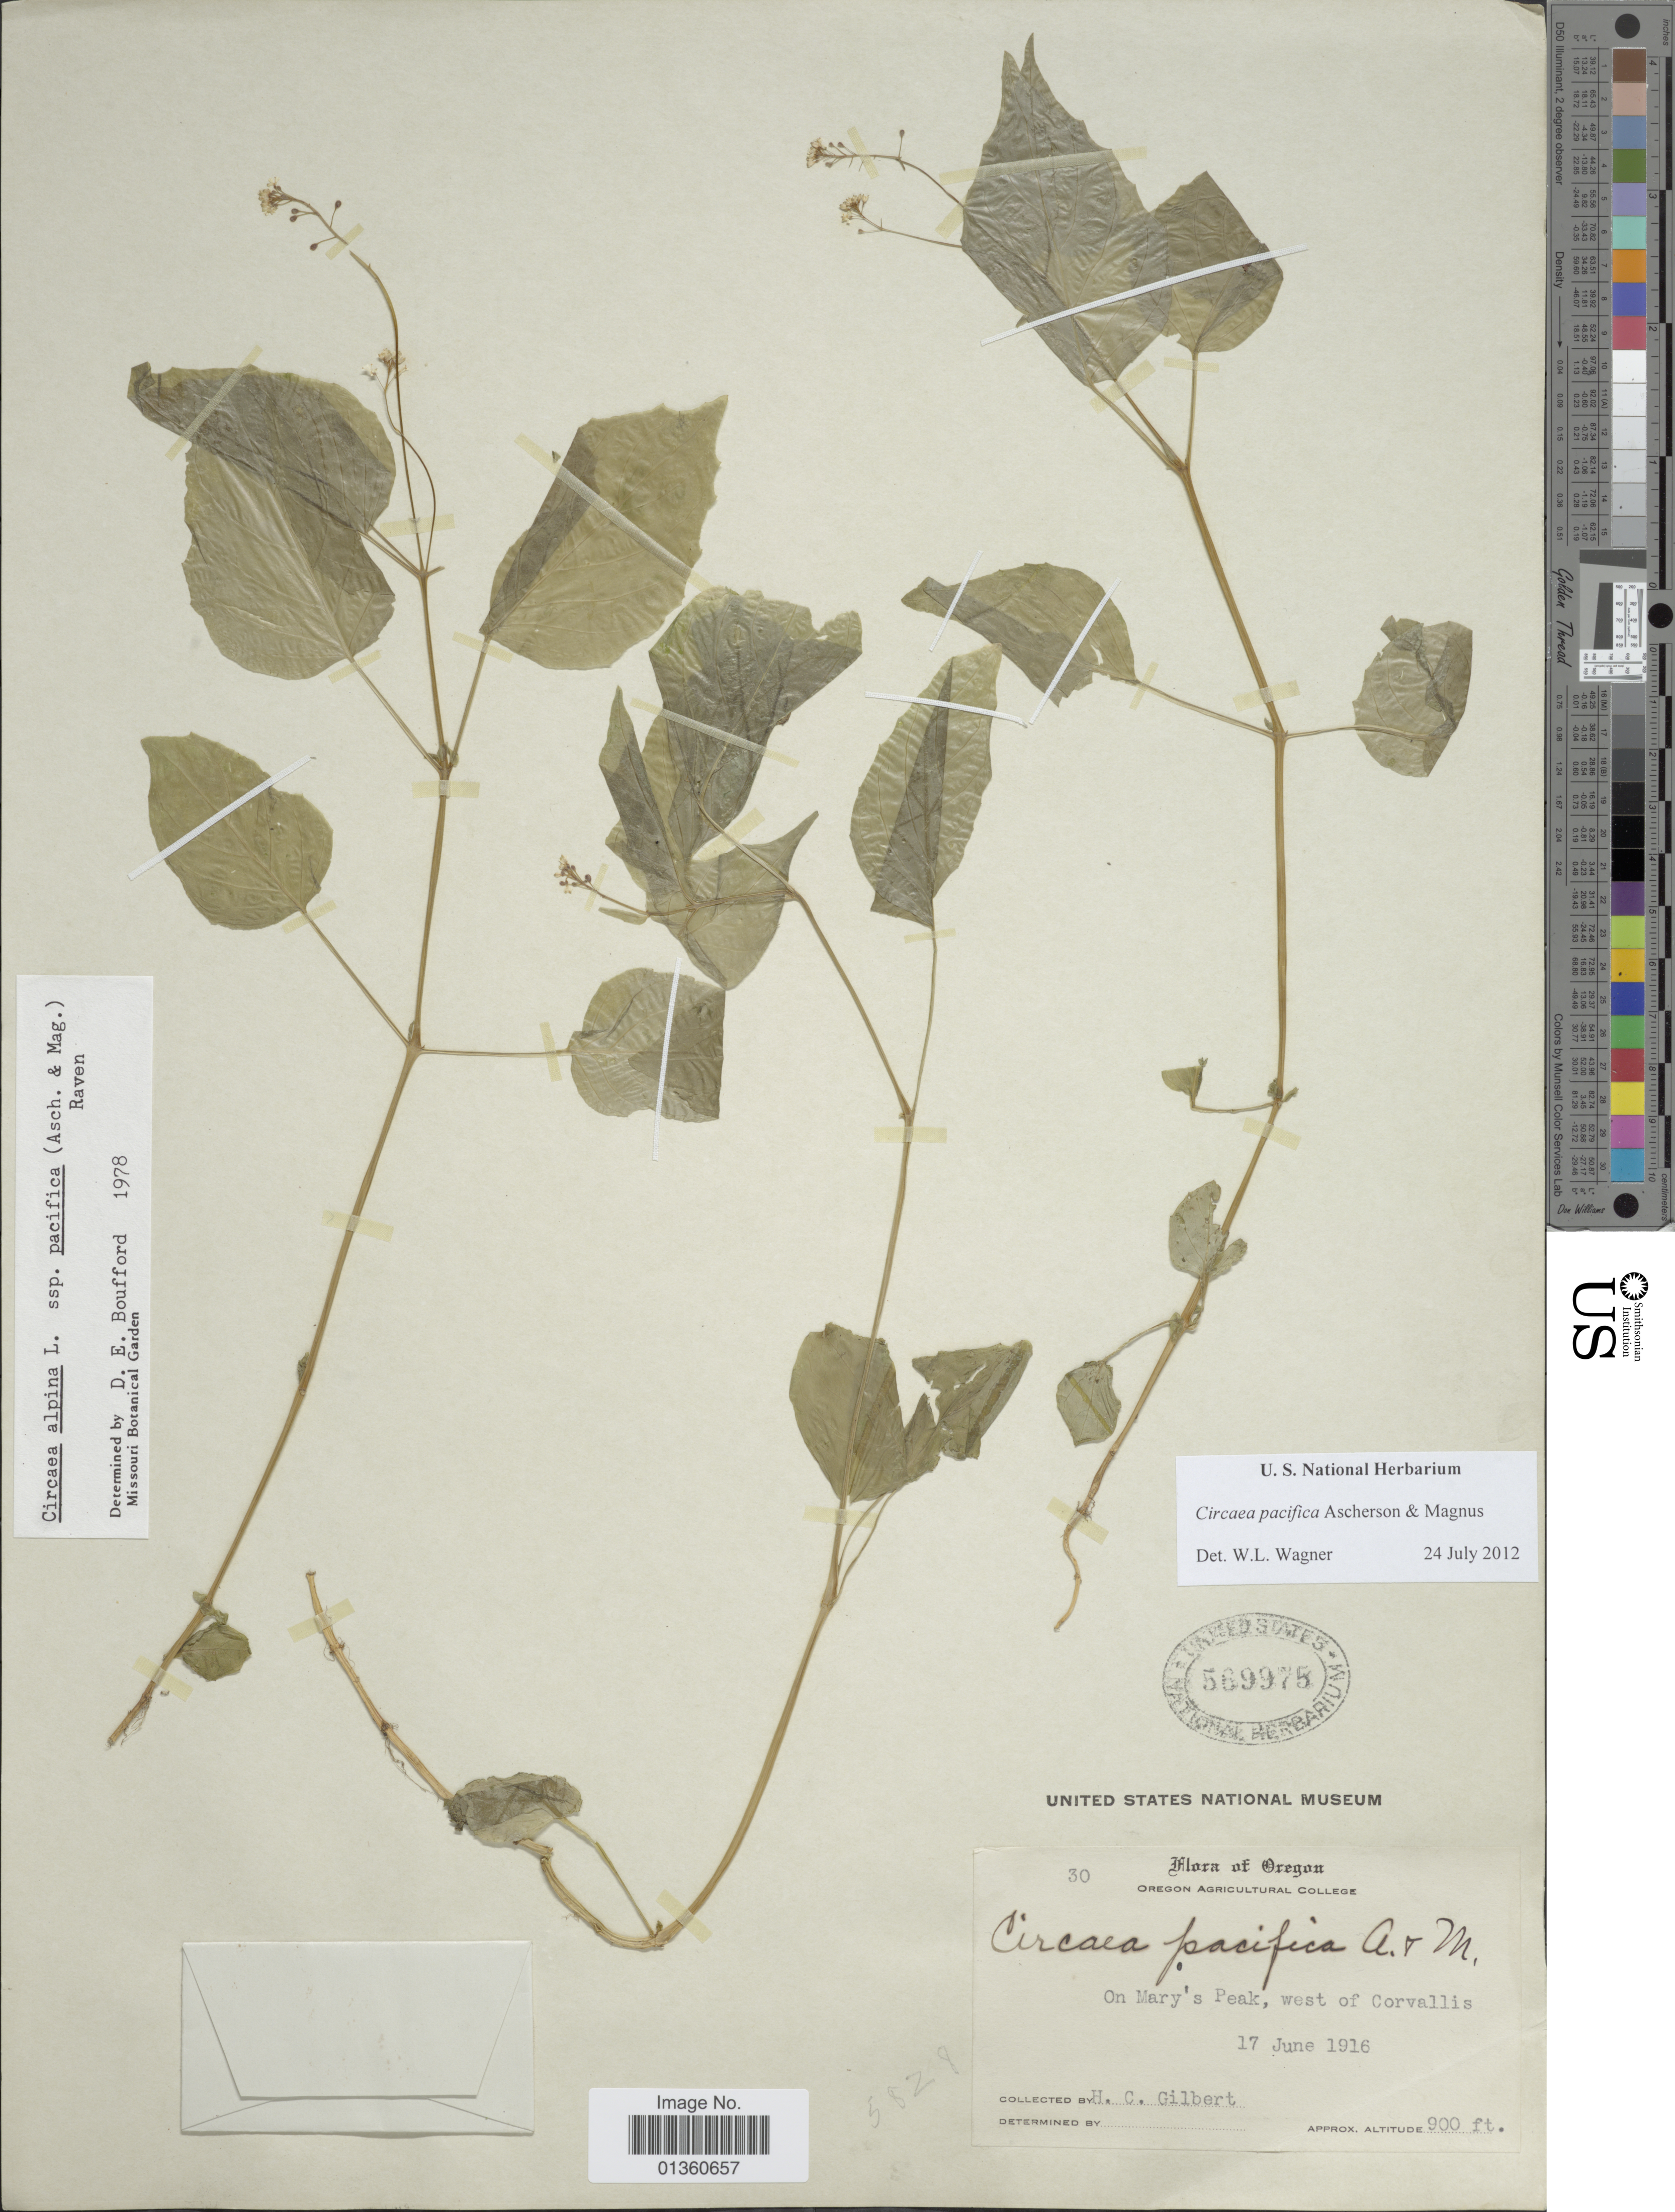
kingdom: Plantae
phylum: Tracheophyta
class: Magnoliopsida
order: Myrtales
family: Onagraceae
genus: Circaea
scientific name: Circaea pacifica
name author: Asch. & Magnus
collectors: H. Gilbert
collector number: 30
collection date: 1916-06-17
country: United States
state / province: Oregon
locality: On Mary's Peak, west of Corvallis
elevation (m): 274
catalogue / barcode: US 569975